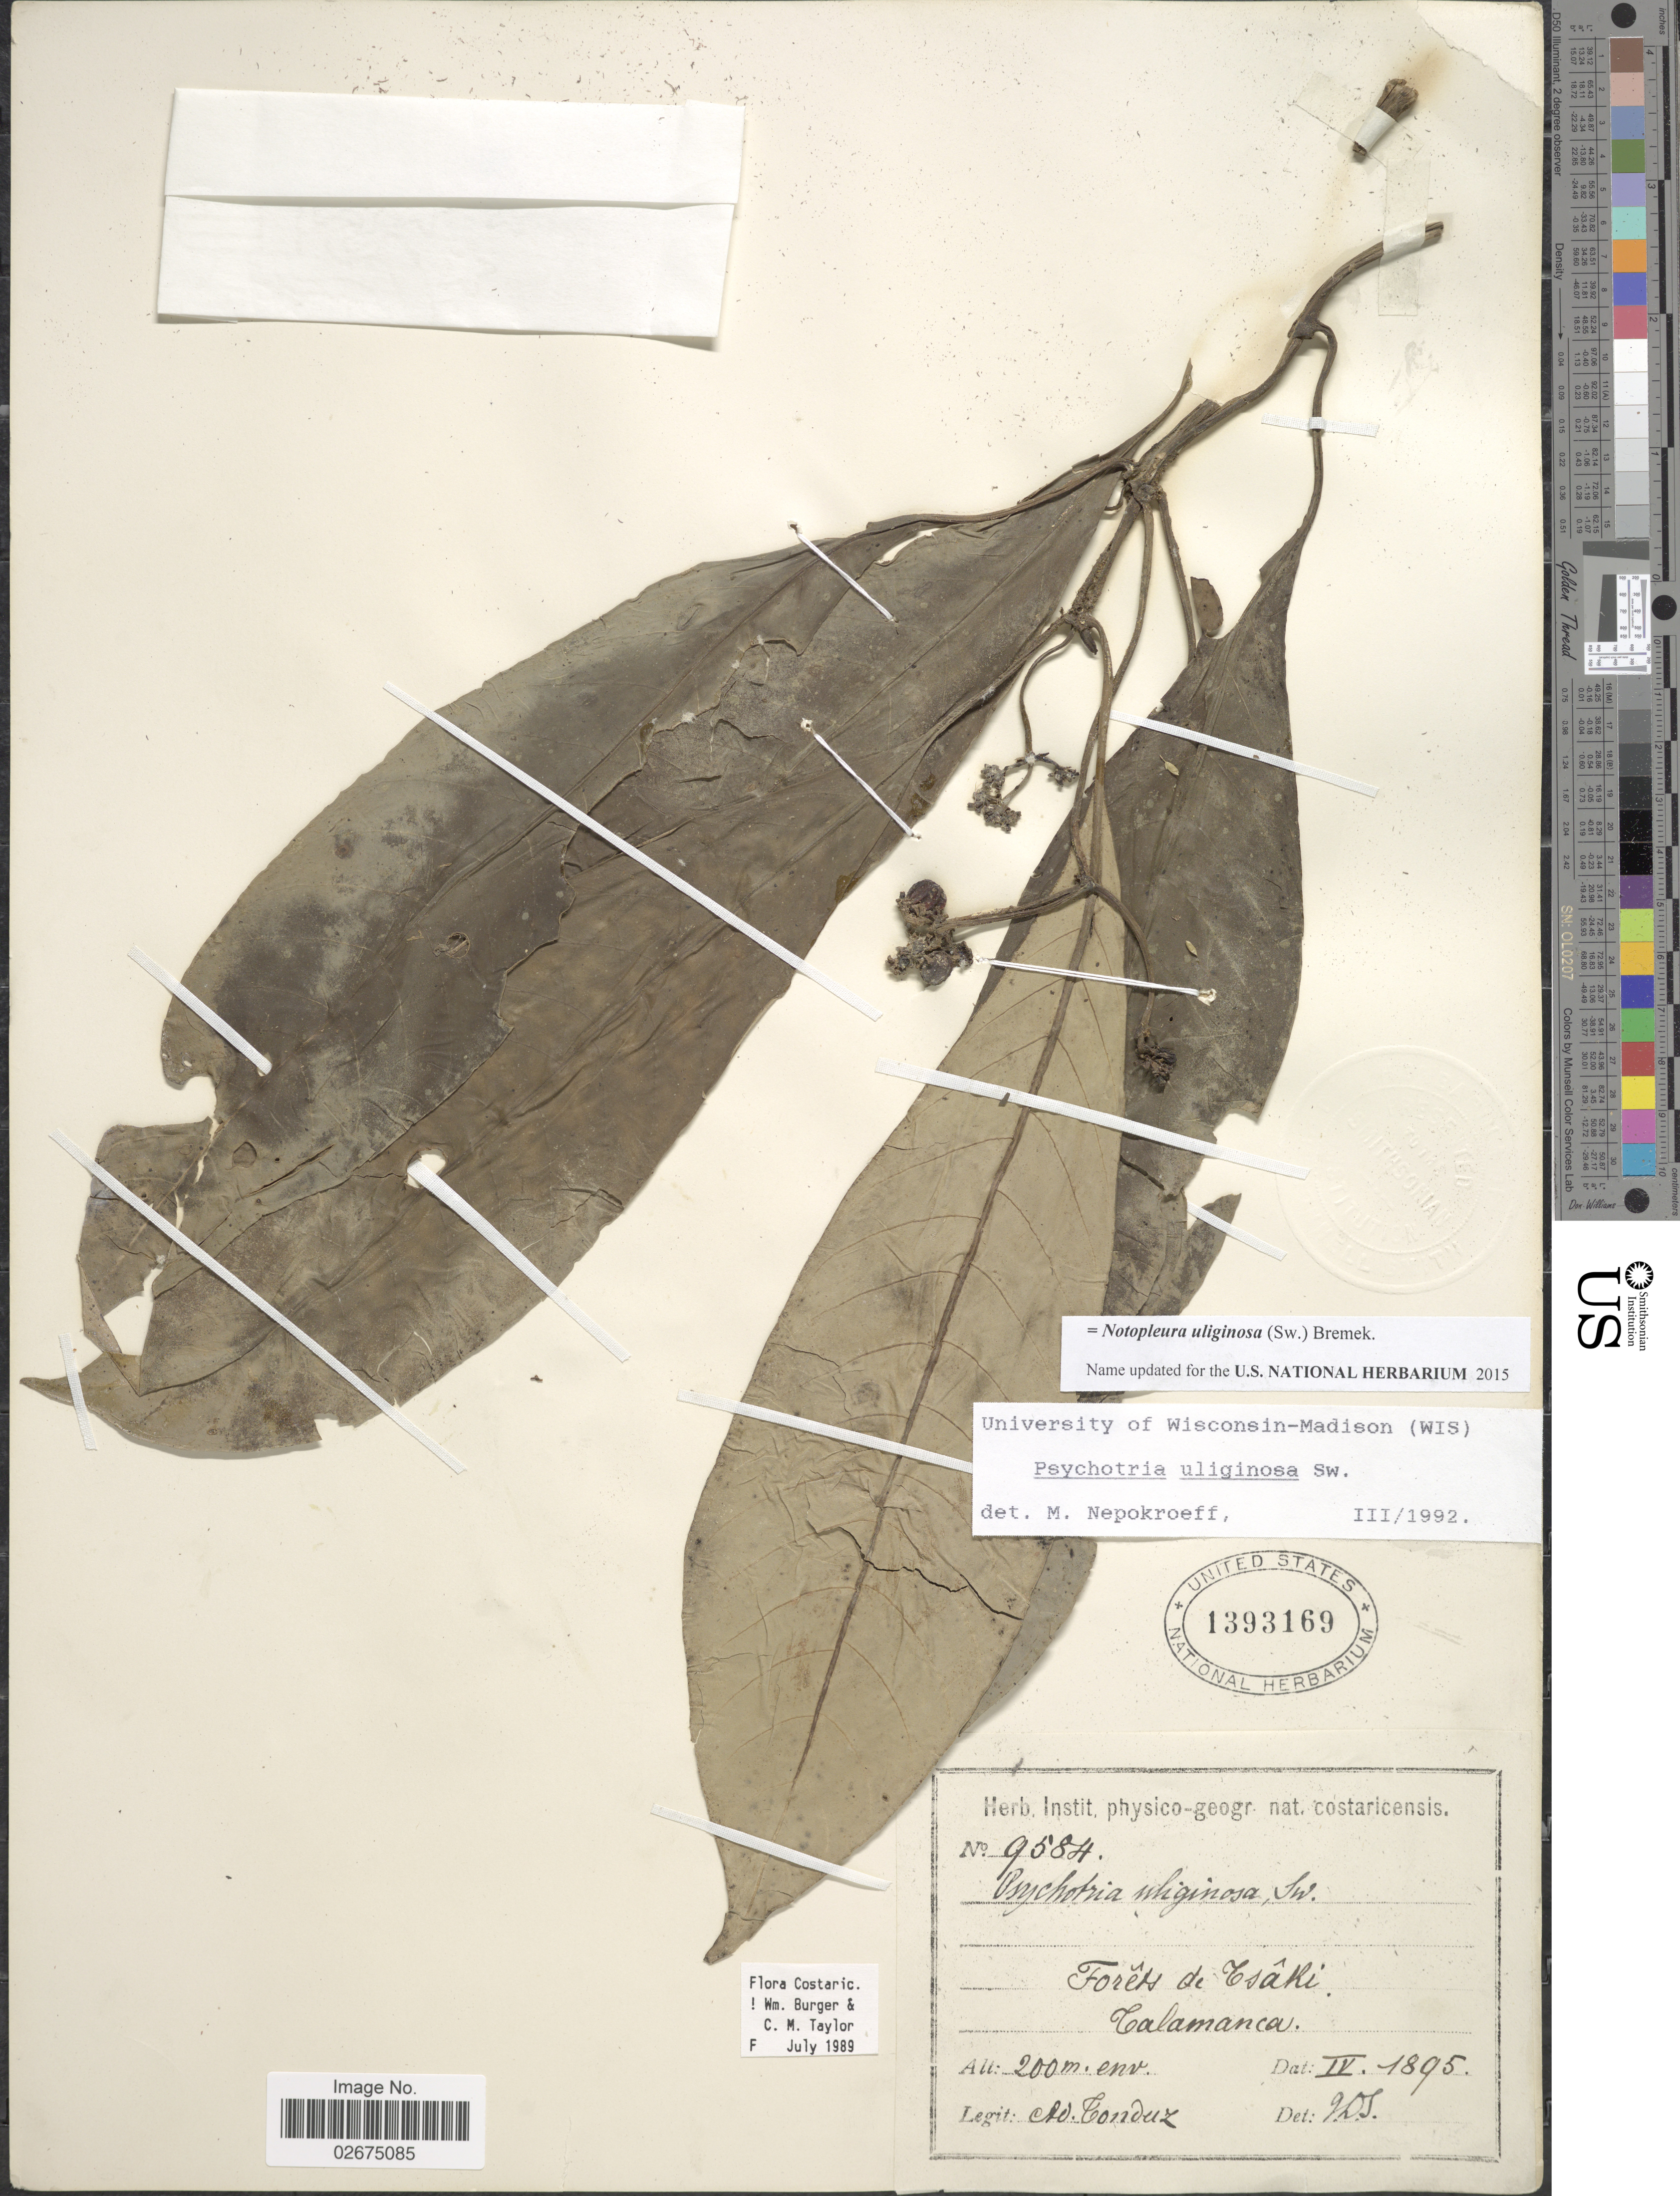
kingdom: Plantae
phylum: Tracheophyta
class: Magnoliopsida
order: Gentianales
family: Rubiaceae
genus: Notopleura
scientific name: Notopleura uliginosa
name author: (Sw.) Bremek.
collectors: A. Tonduz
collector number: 9584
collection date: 1895-04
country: Costa Rica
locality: Forets de Tsaki. Talamanca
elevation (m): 200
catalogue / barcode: US 1393169